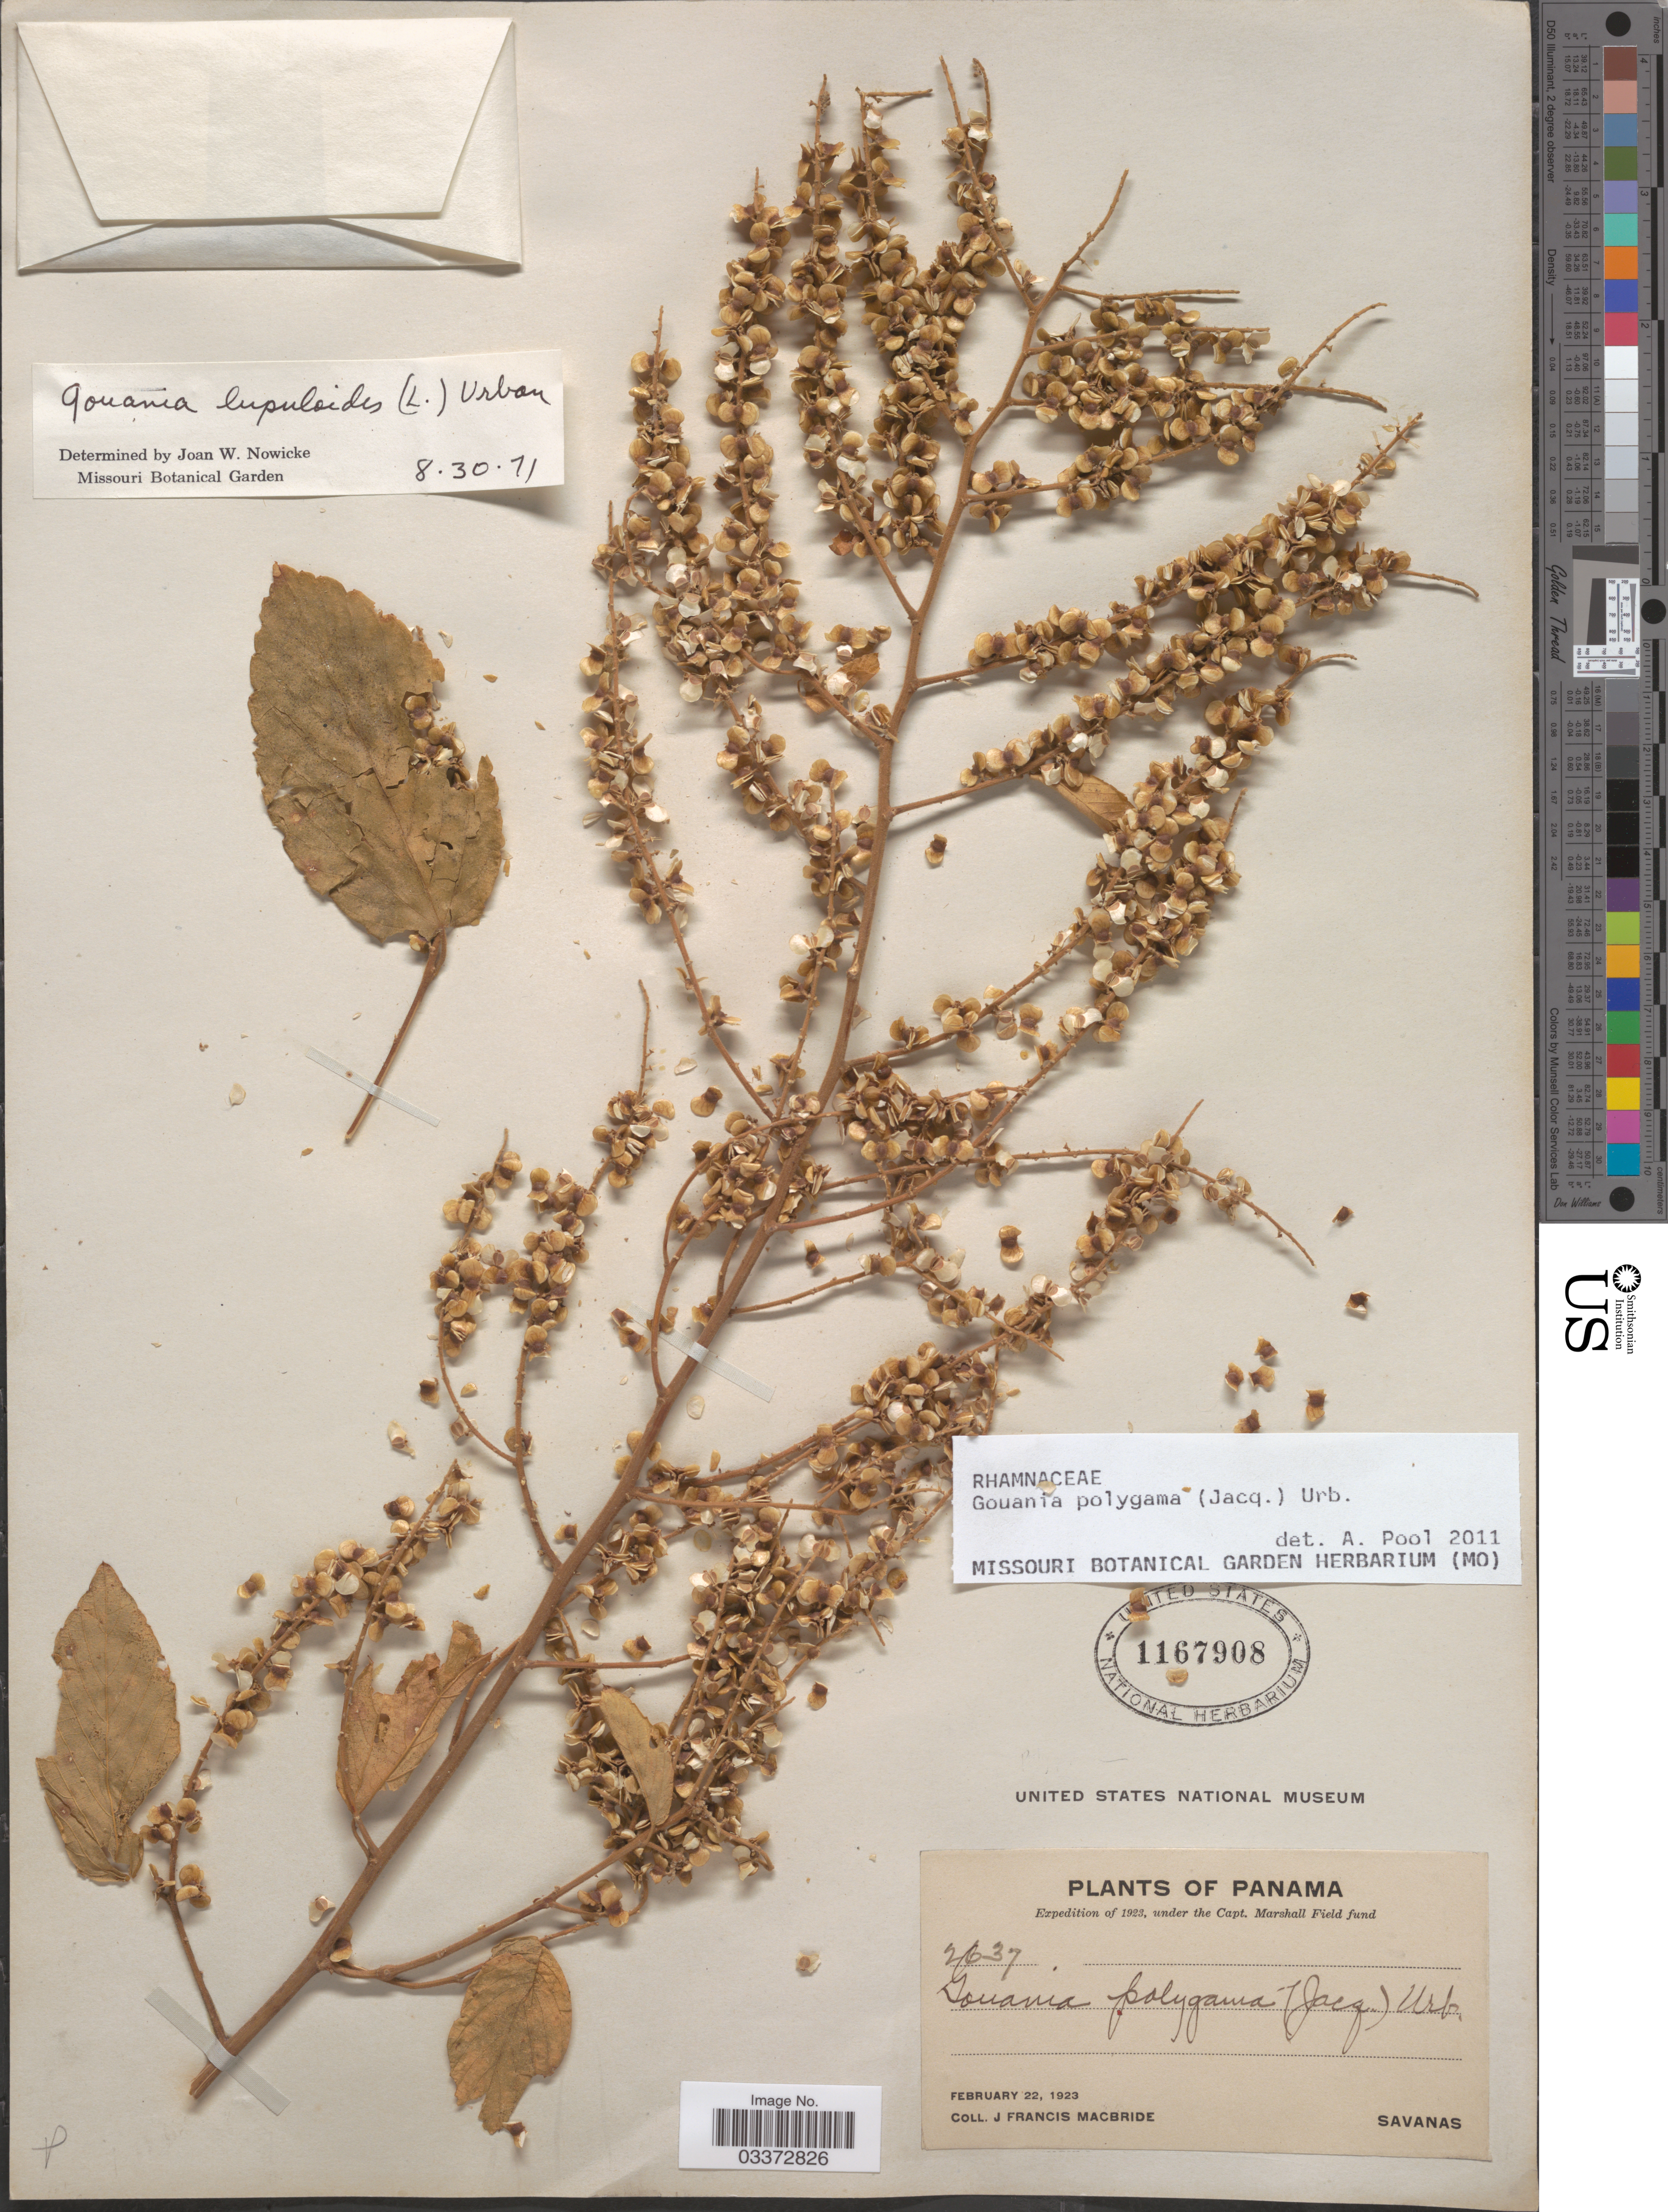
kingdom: Plantae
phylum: Tracheophyta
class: Magnoliopsida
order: Rosales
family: Rhamnaceae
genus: Gouania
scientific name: Gouania polygama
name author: (Jacq.) Urb.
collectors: J. F. Macbride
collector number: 2637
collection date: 1923-02-22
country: Panama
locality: Savanas.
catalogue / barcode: US 1167908